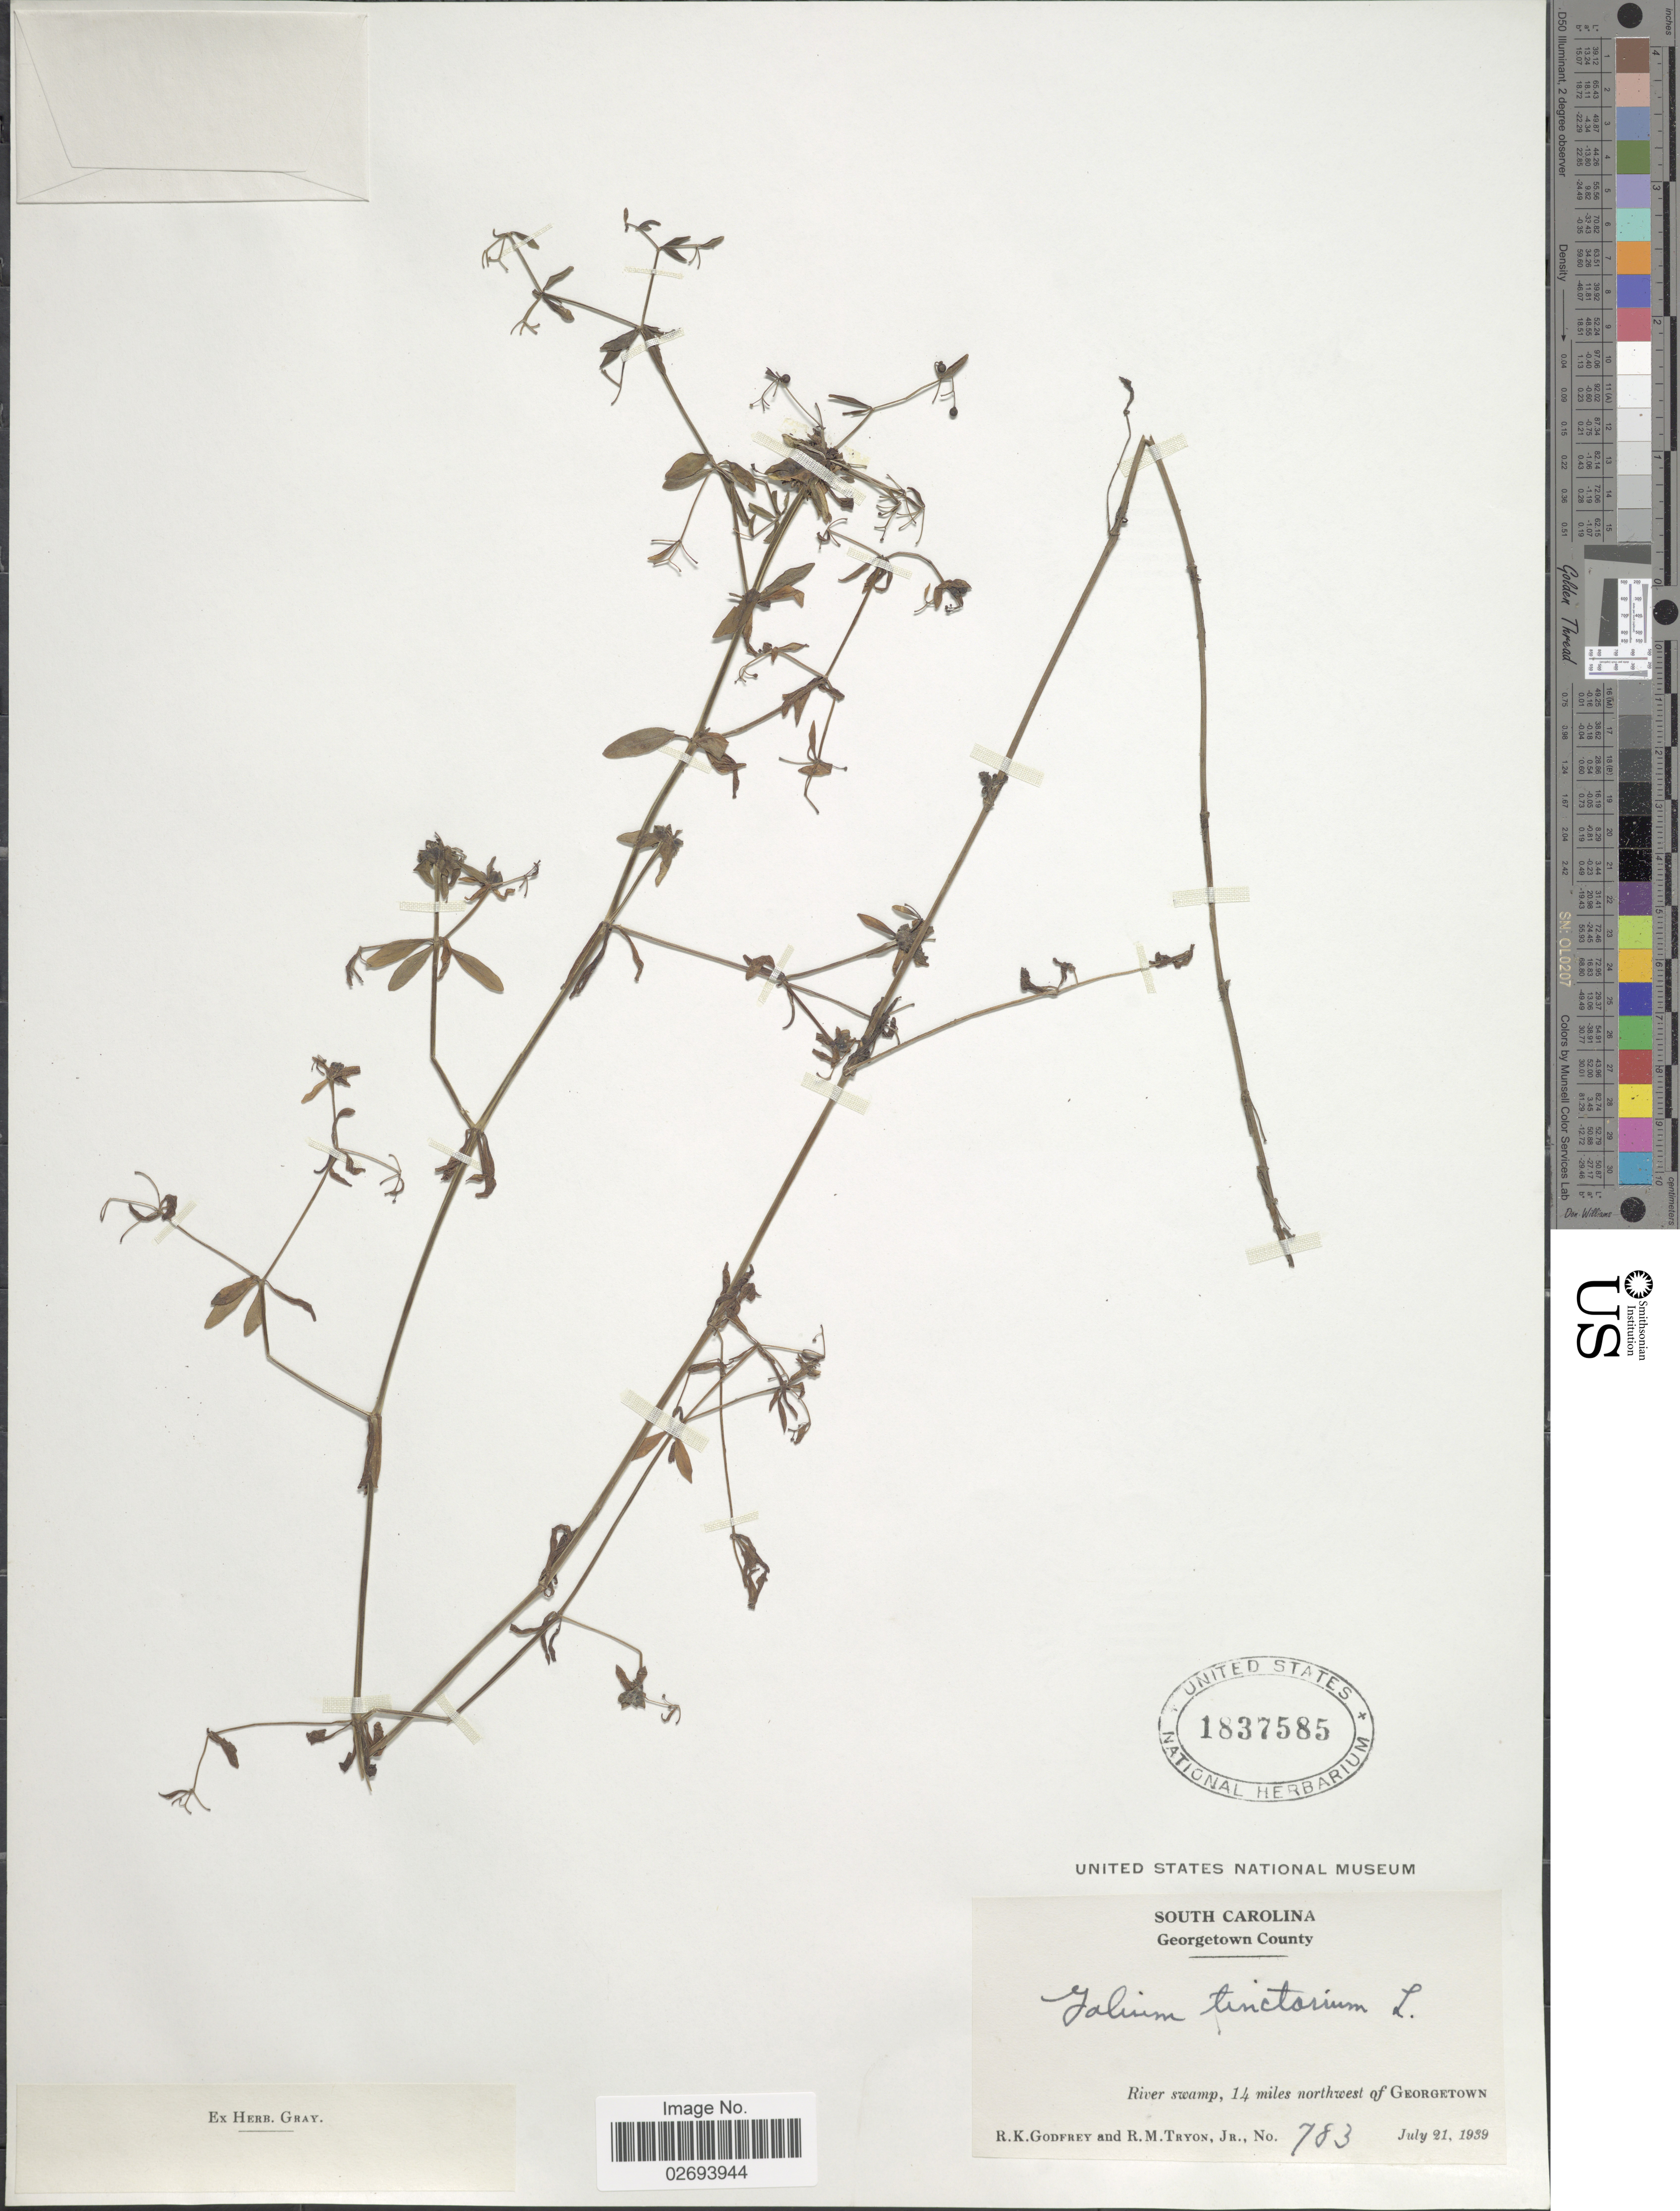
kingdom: Plantae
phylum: Tracheophyta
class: Magnoliopsida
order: Gentianales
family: Rubiaceae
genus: Galium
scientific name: Galium tinctorium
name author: (L.) Scop.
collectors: R. K. Godfrey & R. M. Tryon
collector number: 783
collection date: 1939-07-21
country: United States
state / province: South Carolina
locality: Georgetown County. River swamp, 14 miles northwest of Georgetown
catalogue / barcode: US 1837585